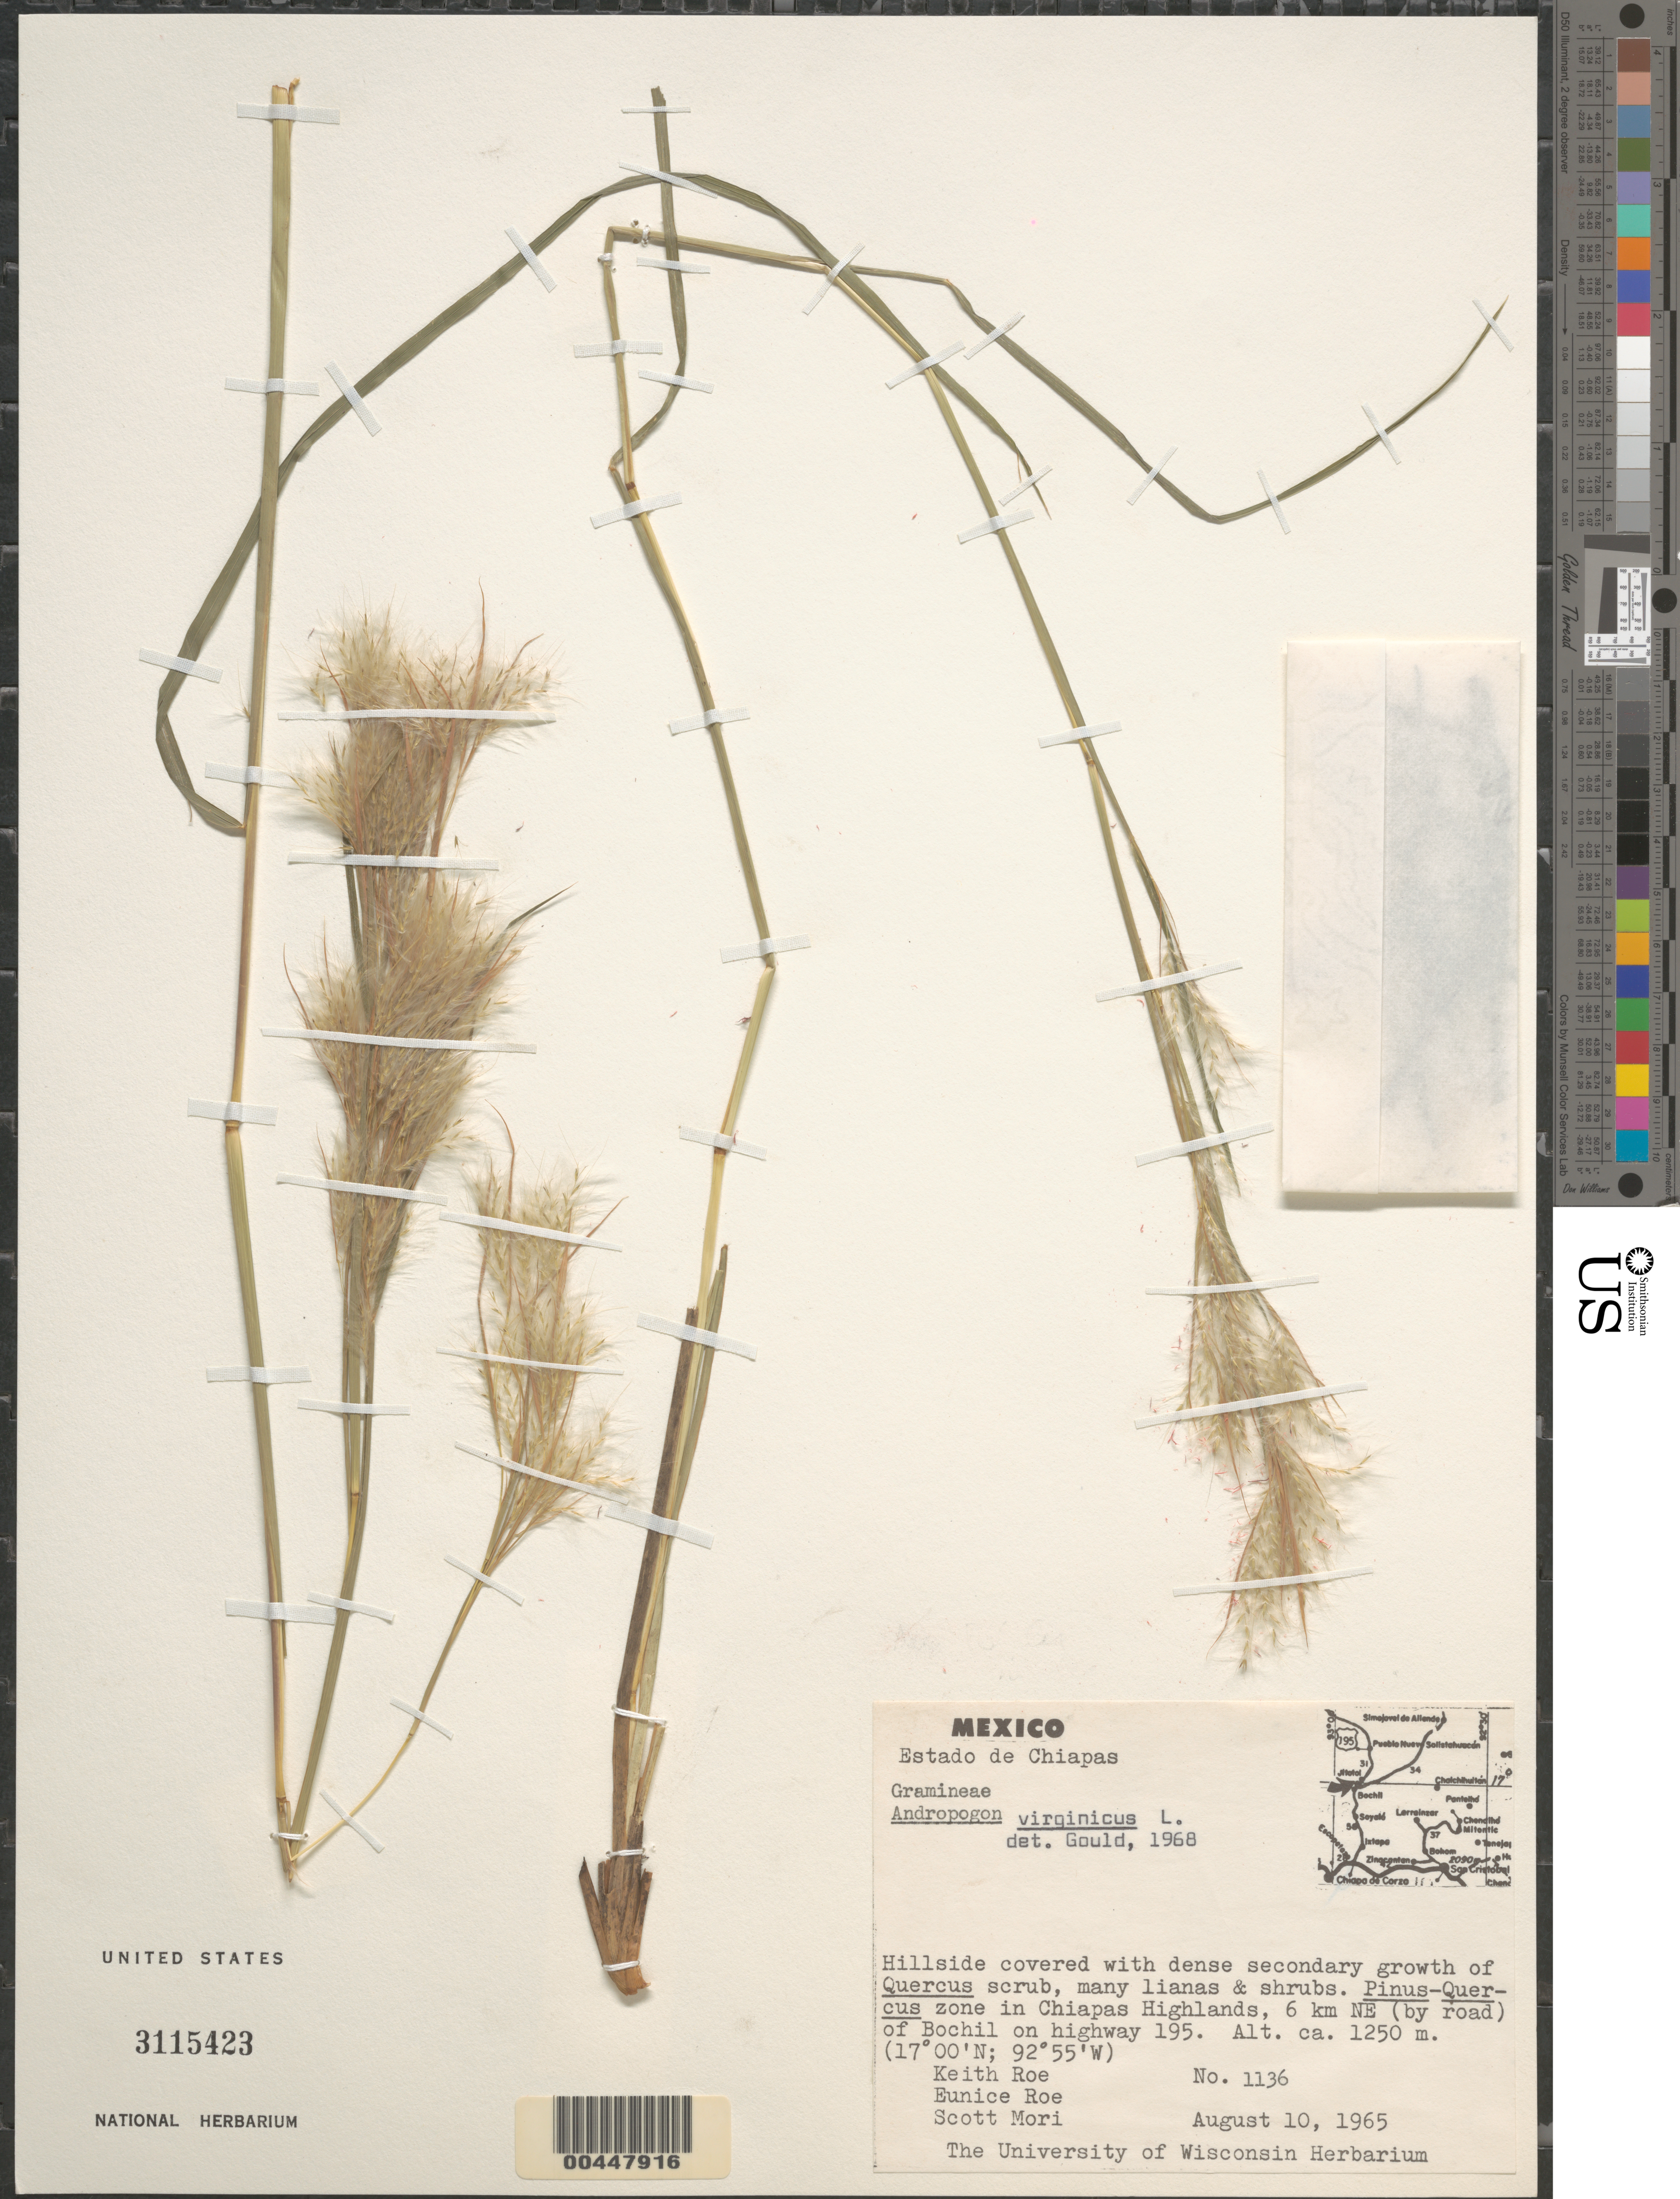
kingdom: Plantae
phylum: Tracheophyta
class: Liliopsida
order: Poales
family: Poaceae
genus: Andropogon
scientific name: Andropogon virginicus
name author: L.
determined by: Gould, F. W.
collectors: K. E. Roe, E. Roe & S. Mori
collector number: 1136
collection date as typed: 10 Aug 1965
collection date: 1965-08-10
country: Mexico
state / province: Chiapas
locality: Chiapas Highlands, 6 km NE (by road) of Bochil on highway 195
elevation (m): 1250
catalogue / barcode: US 3115423